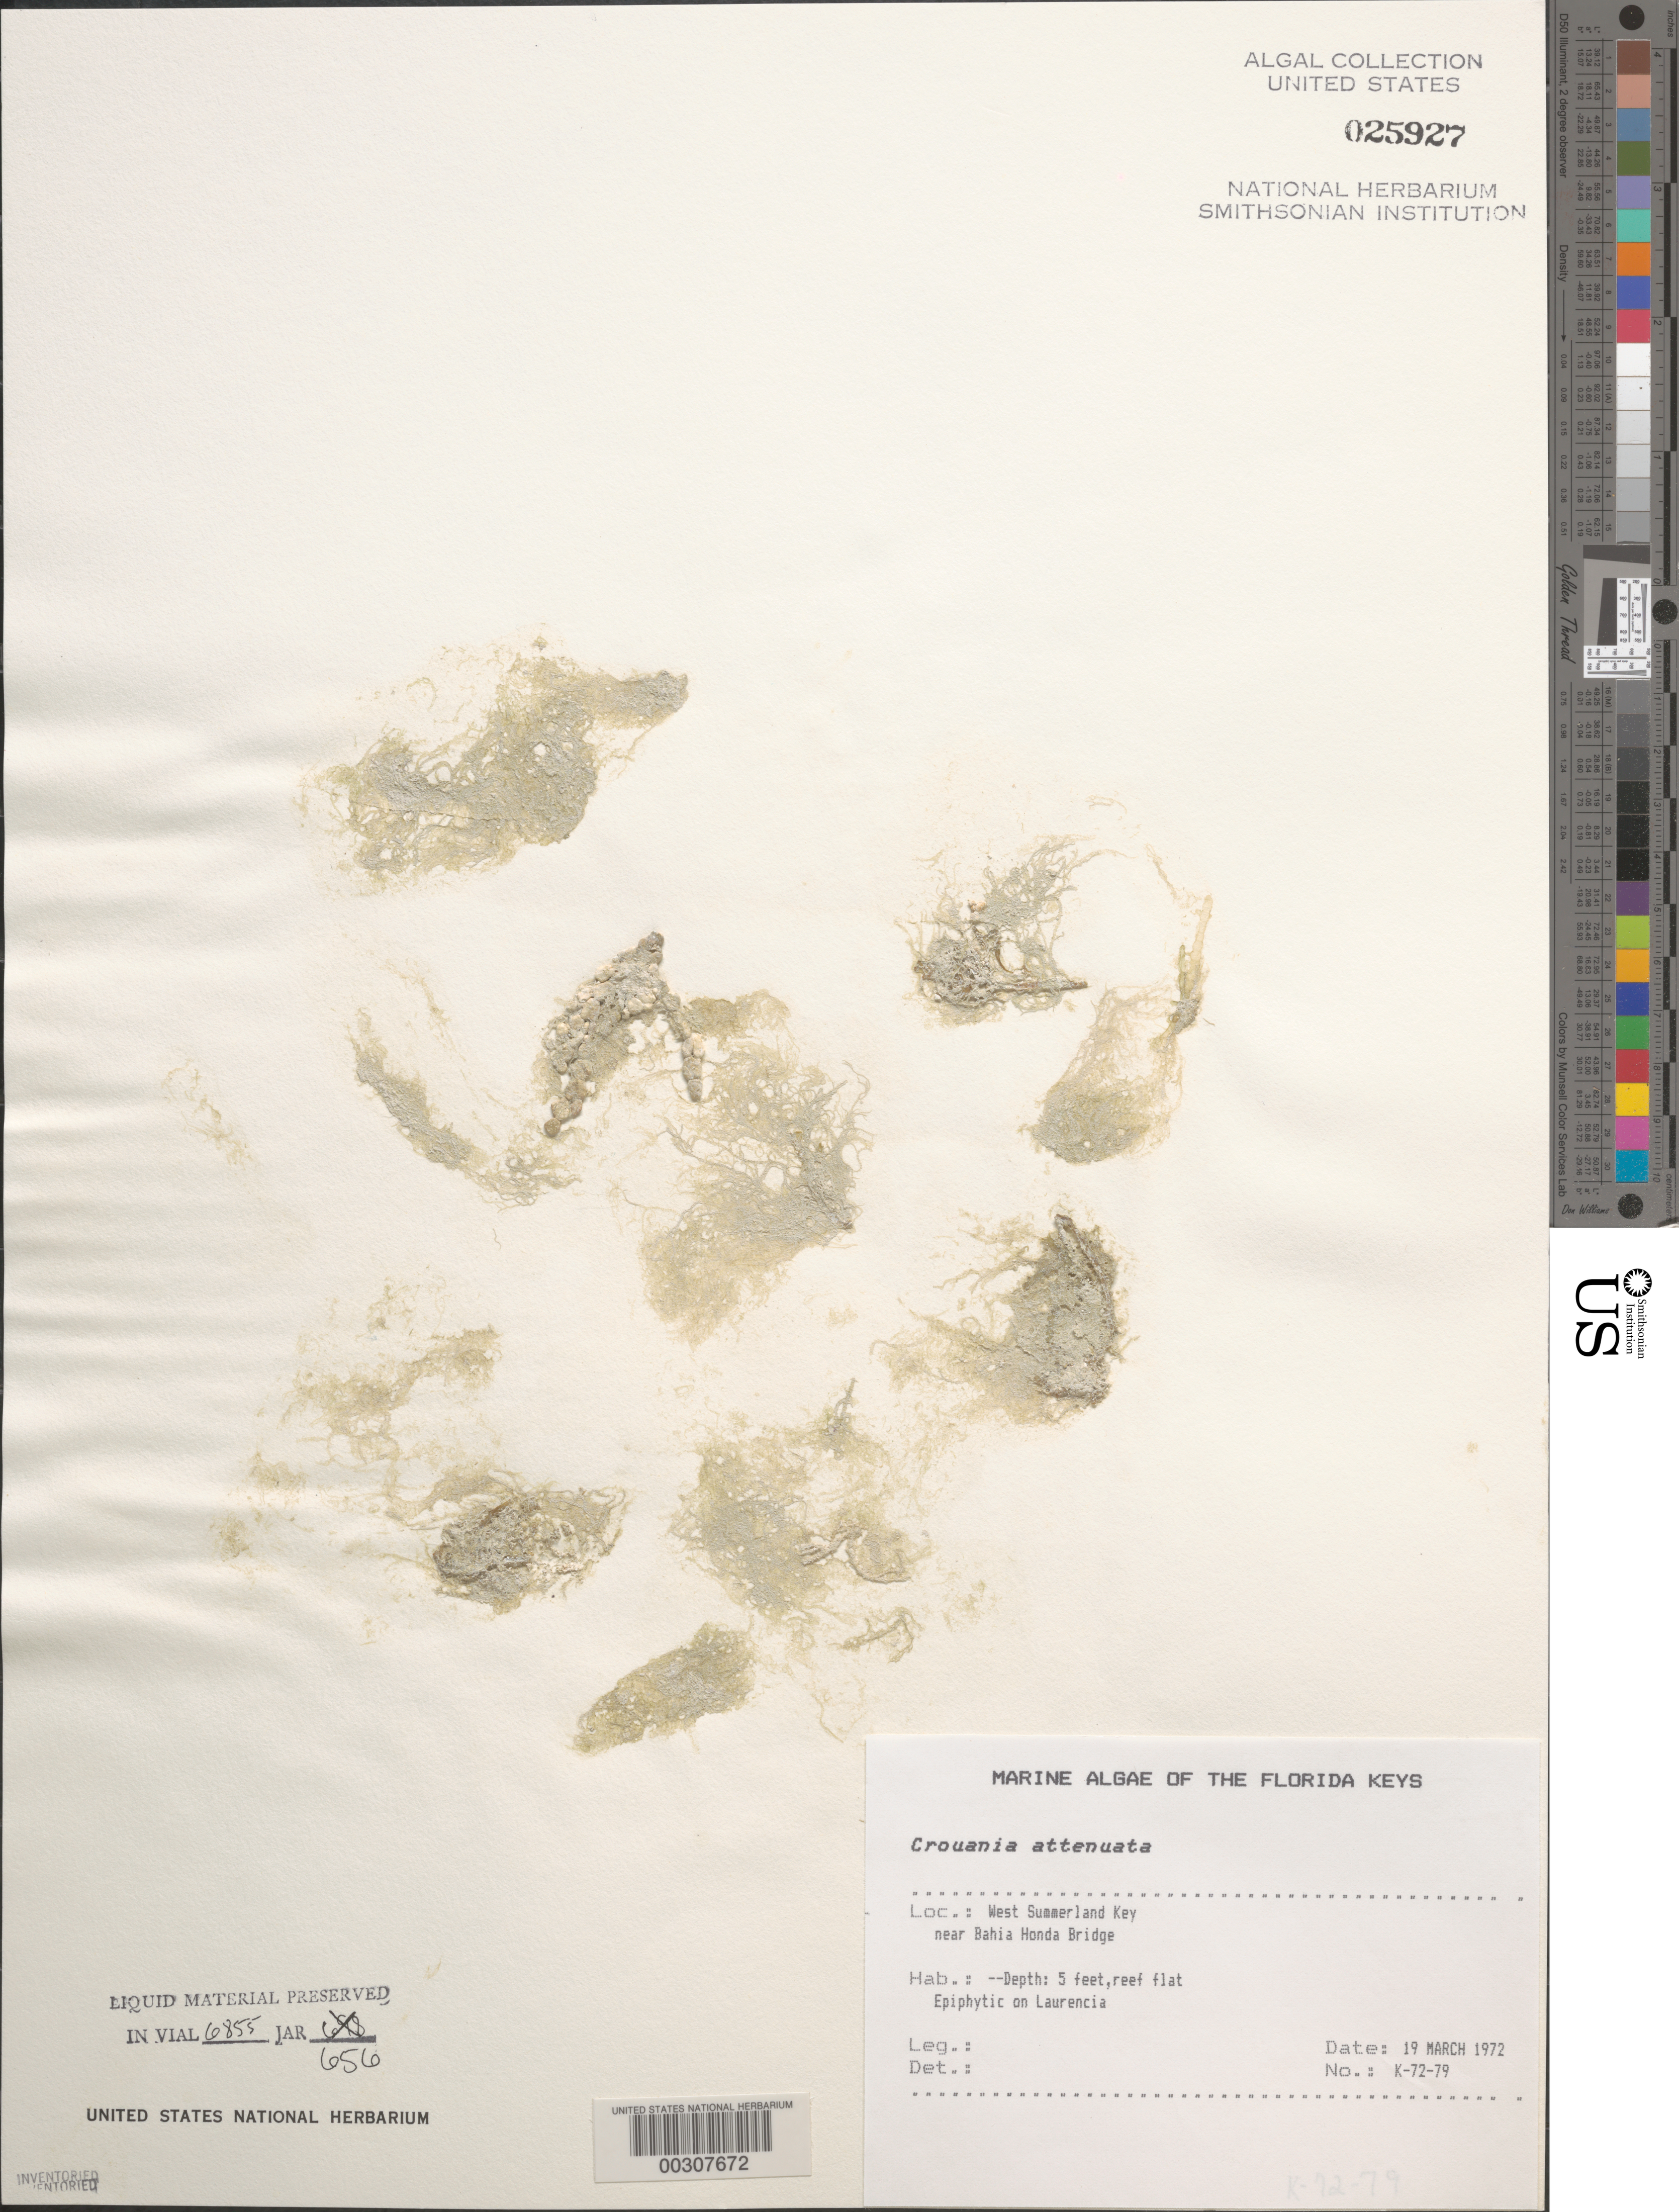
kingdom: Plantae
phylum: Rhodophyta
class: Florideophyceae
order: Ceramiales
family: Callithamniaceae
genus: Crouania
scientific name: Crouania attenuata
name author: (C. Agardh) J. Agardh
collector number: K-72-79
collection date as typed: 19 Mar 1972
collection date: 1972-03-19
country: United States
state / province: Florida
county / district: Monroe County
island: West Summerland Key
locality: Near Bahia Honda Bridge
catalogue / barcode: US 25927